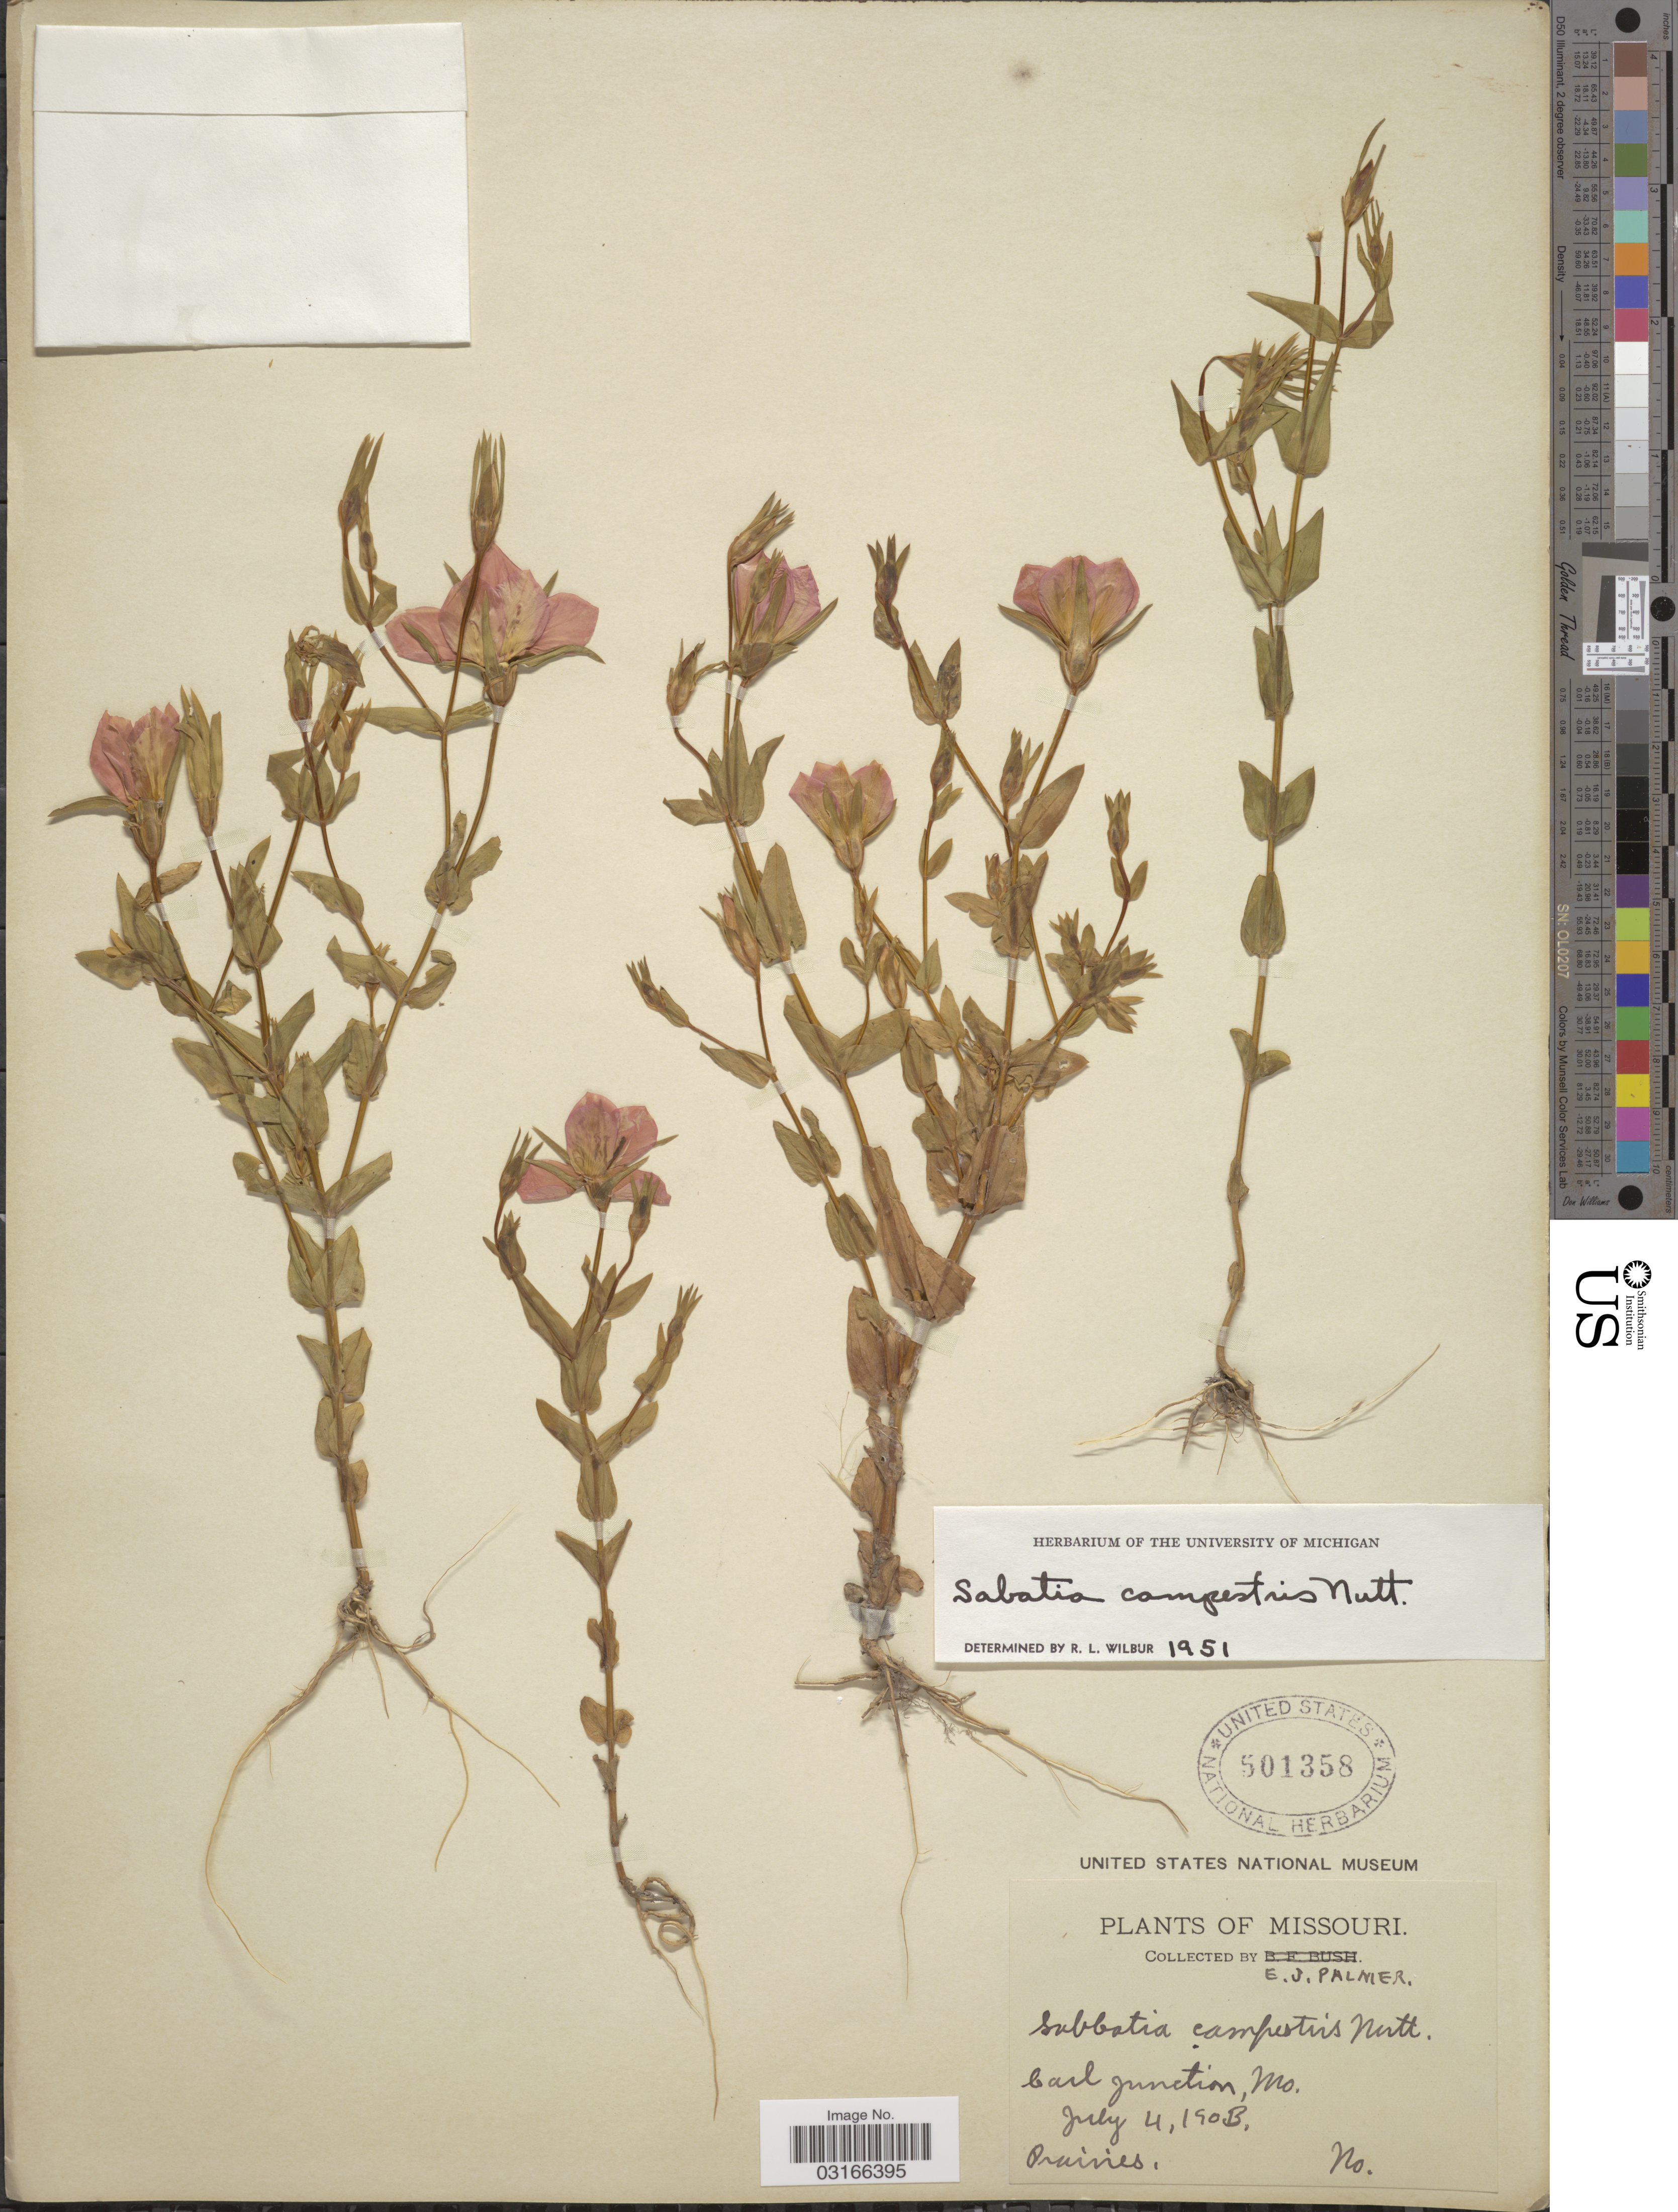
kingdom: Plantae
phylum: Tracheophyta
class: Magnoliopsida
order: Gentianales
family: Gentianaceae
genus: Sabatia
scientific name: Sabatia campestris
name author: Nutt.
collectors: E. J. Palmer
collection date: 1903-07-04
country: United States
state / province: Missouri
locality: Carl junction, Mo.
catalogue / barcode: US 501358